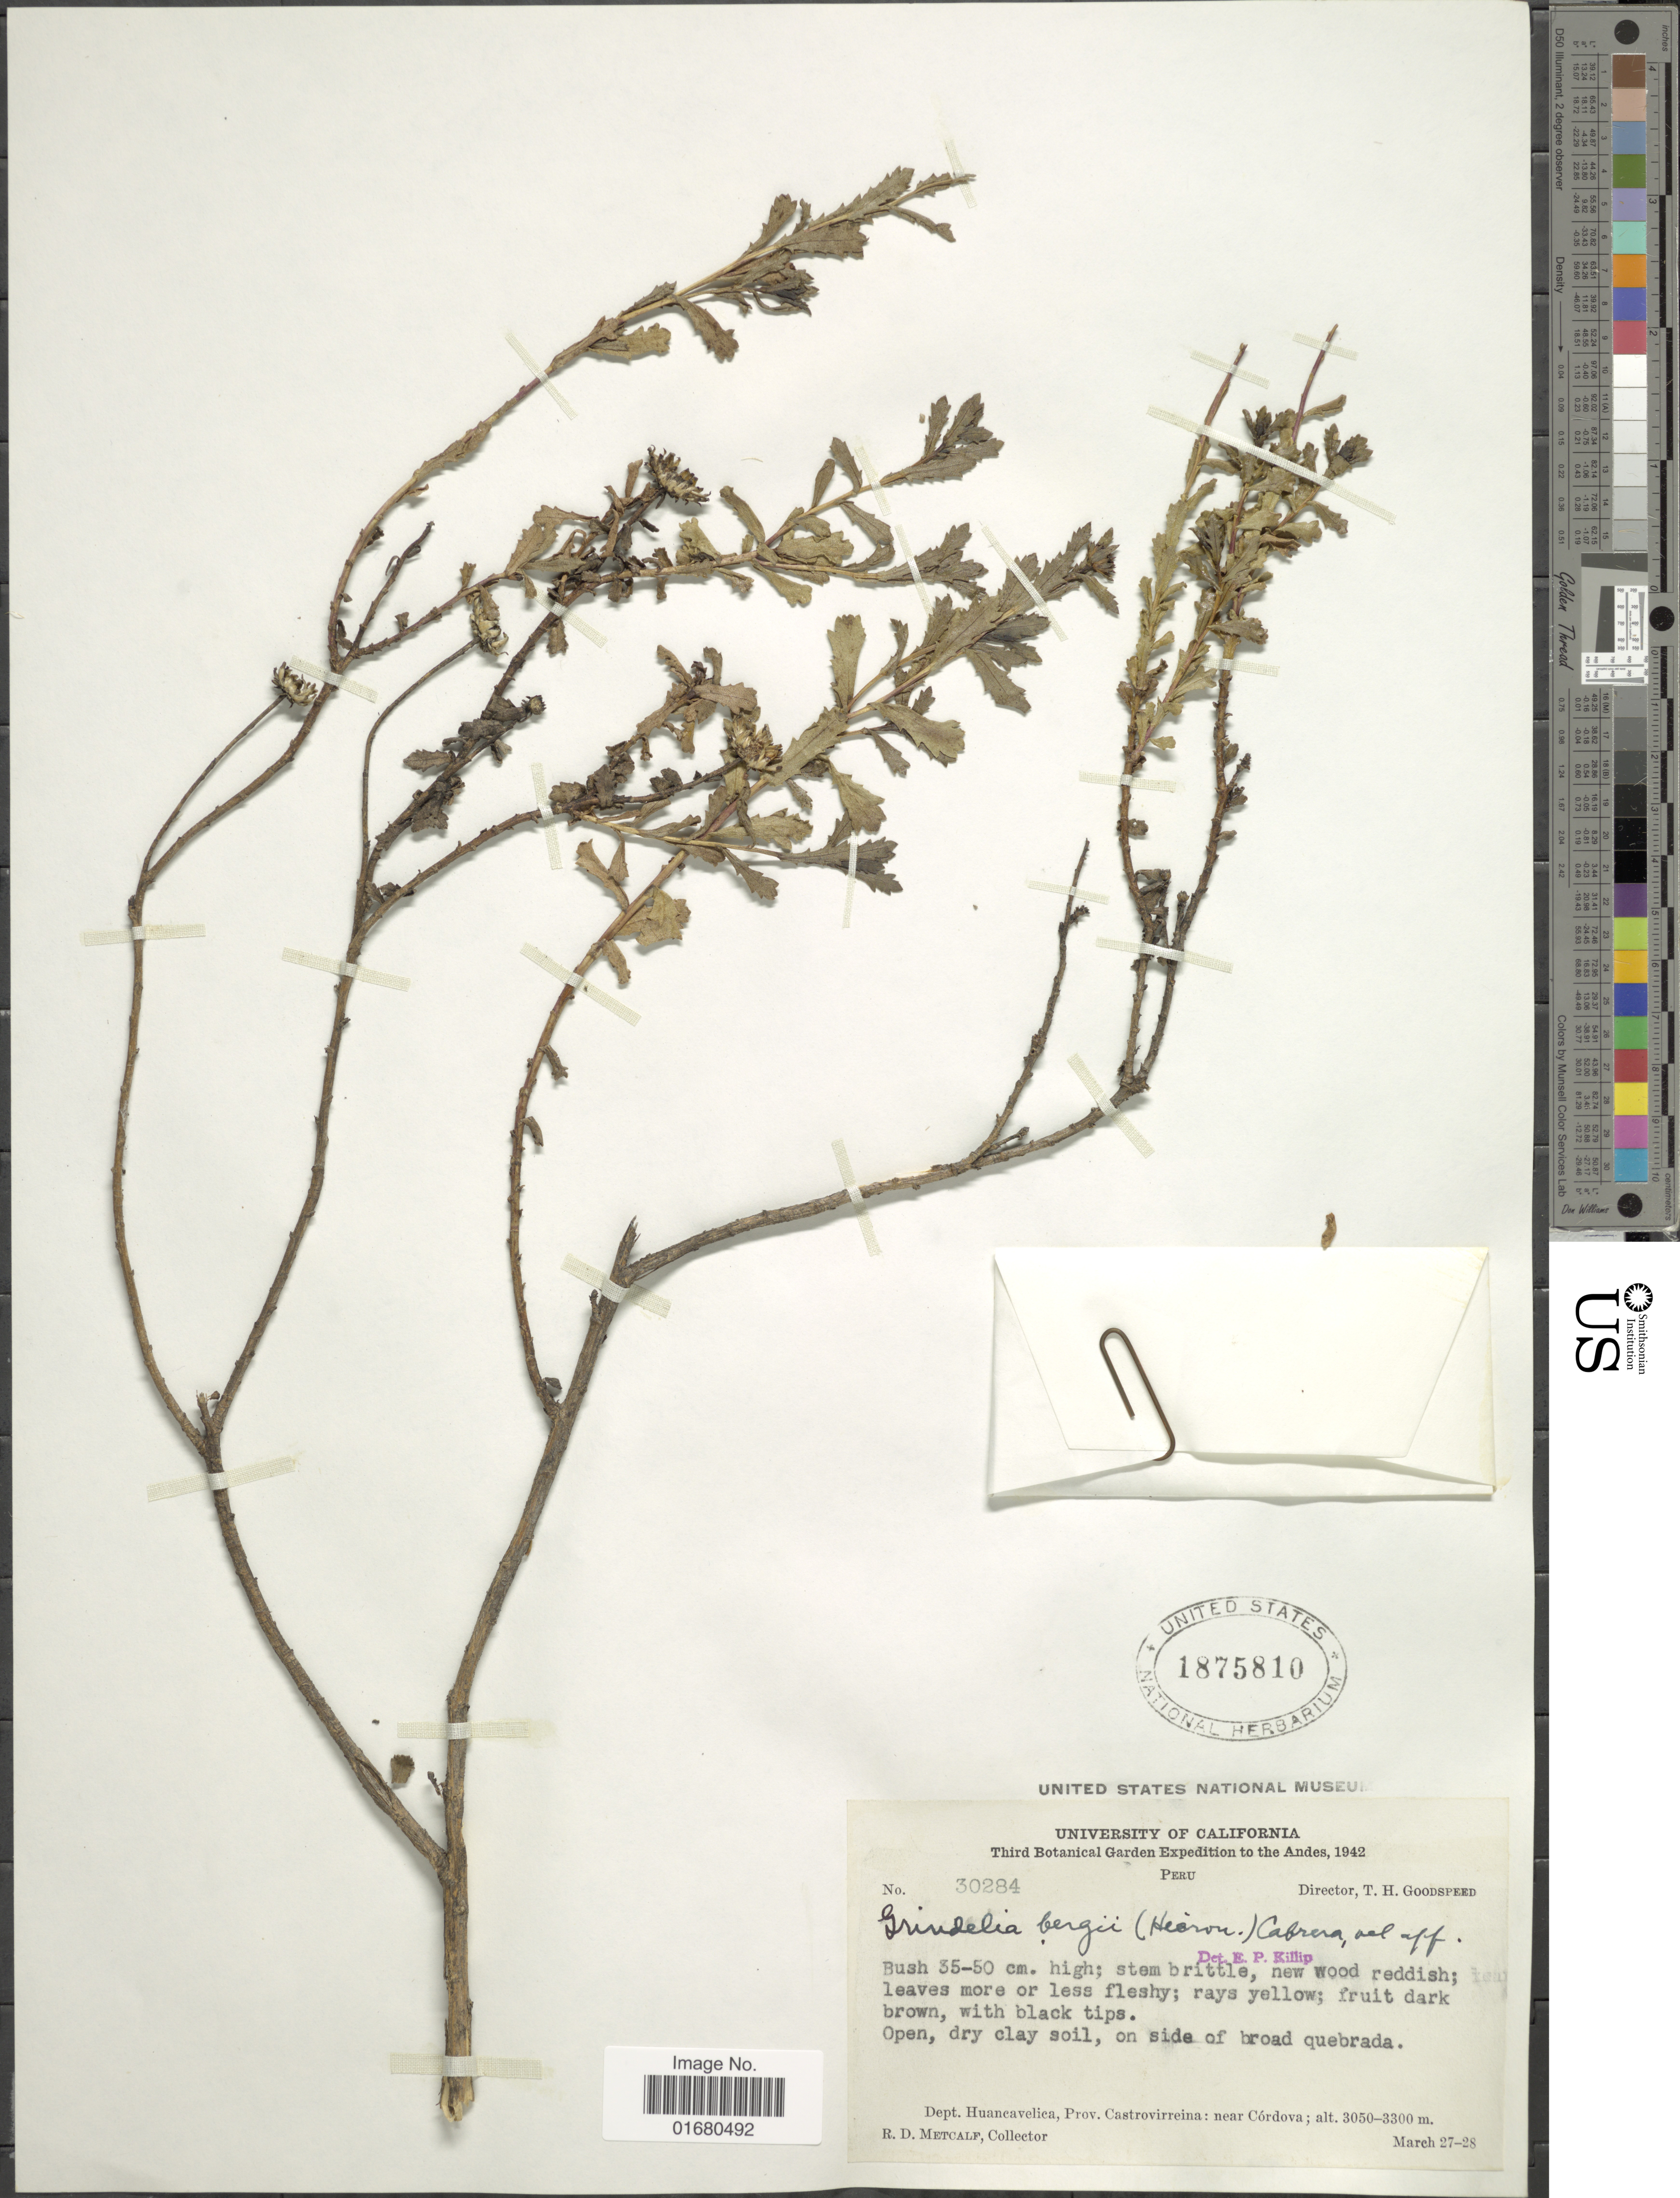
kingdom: Plantae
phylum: Tracheophyta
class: Magnoliopsida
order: Asterales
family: Asteraceae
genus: Grindelia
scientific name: Grindelia brachystephana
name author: Griseb.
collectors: R. D. Metcalf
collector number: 30284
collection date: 1942-03-27/1942-03-28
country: Peru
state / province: Huancavelica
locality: Dept. Huancavelica, Prov. Castrovirreina: near Cordova, Andes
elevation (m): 3050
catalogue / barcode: US 1875810